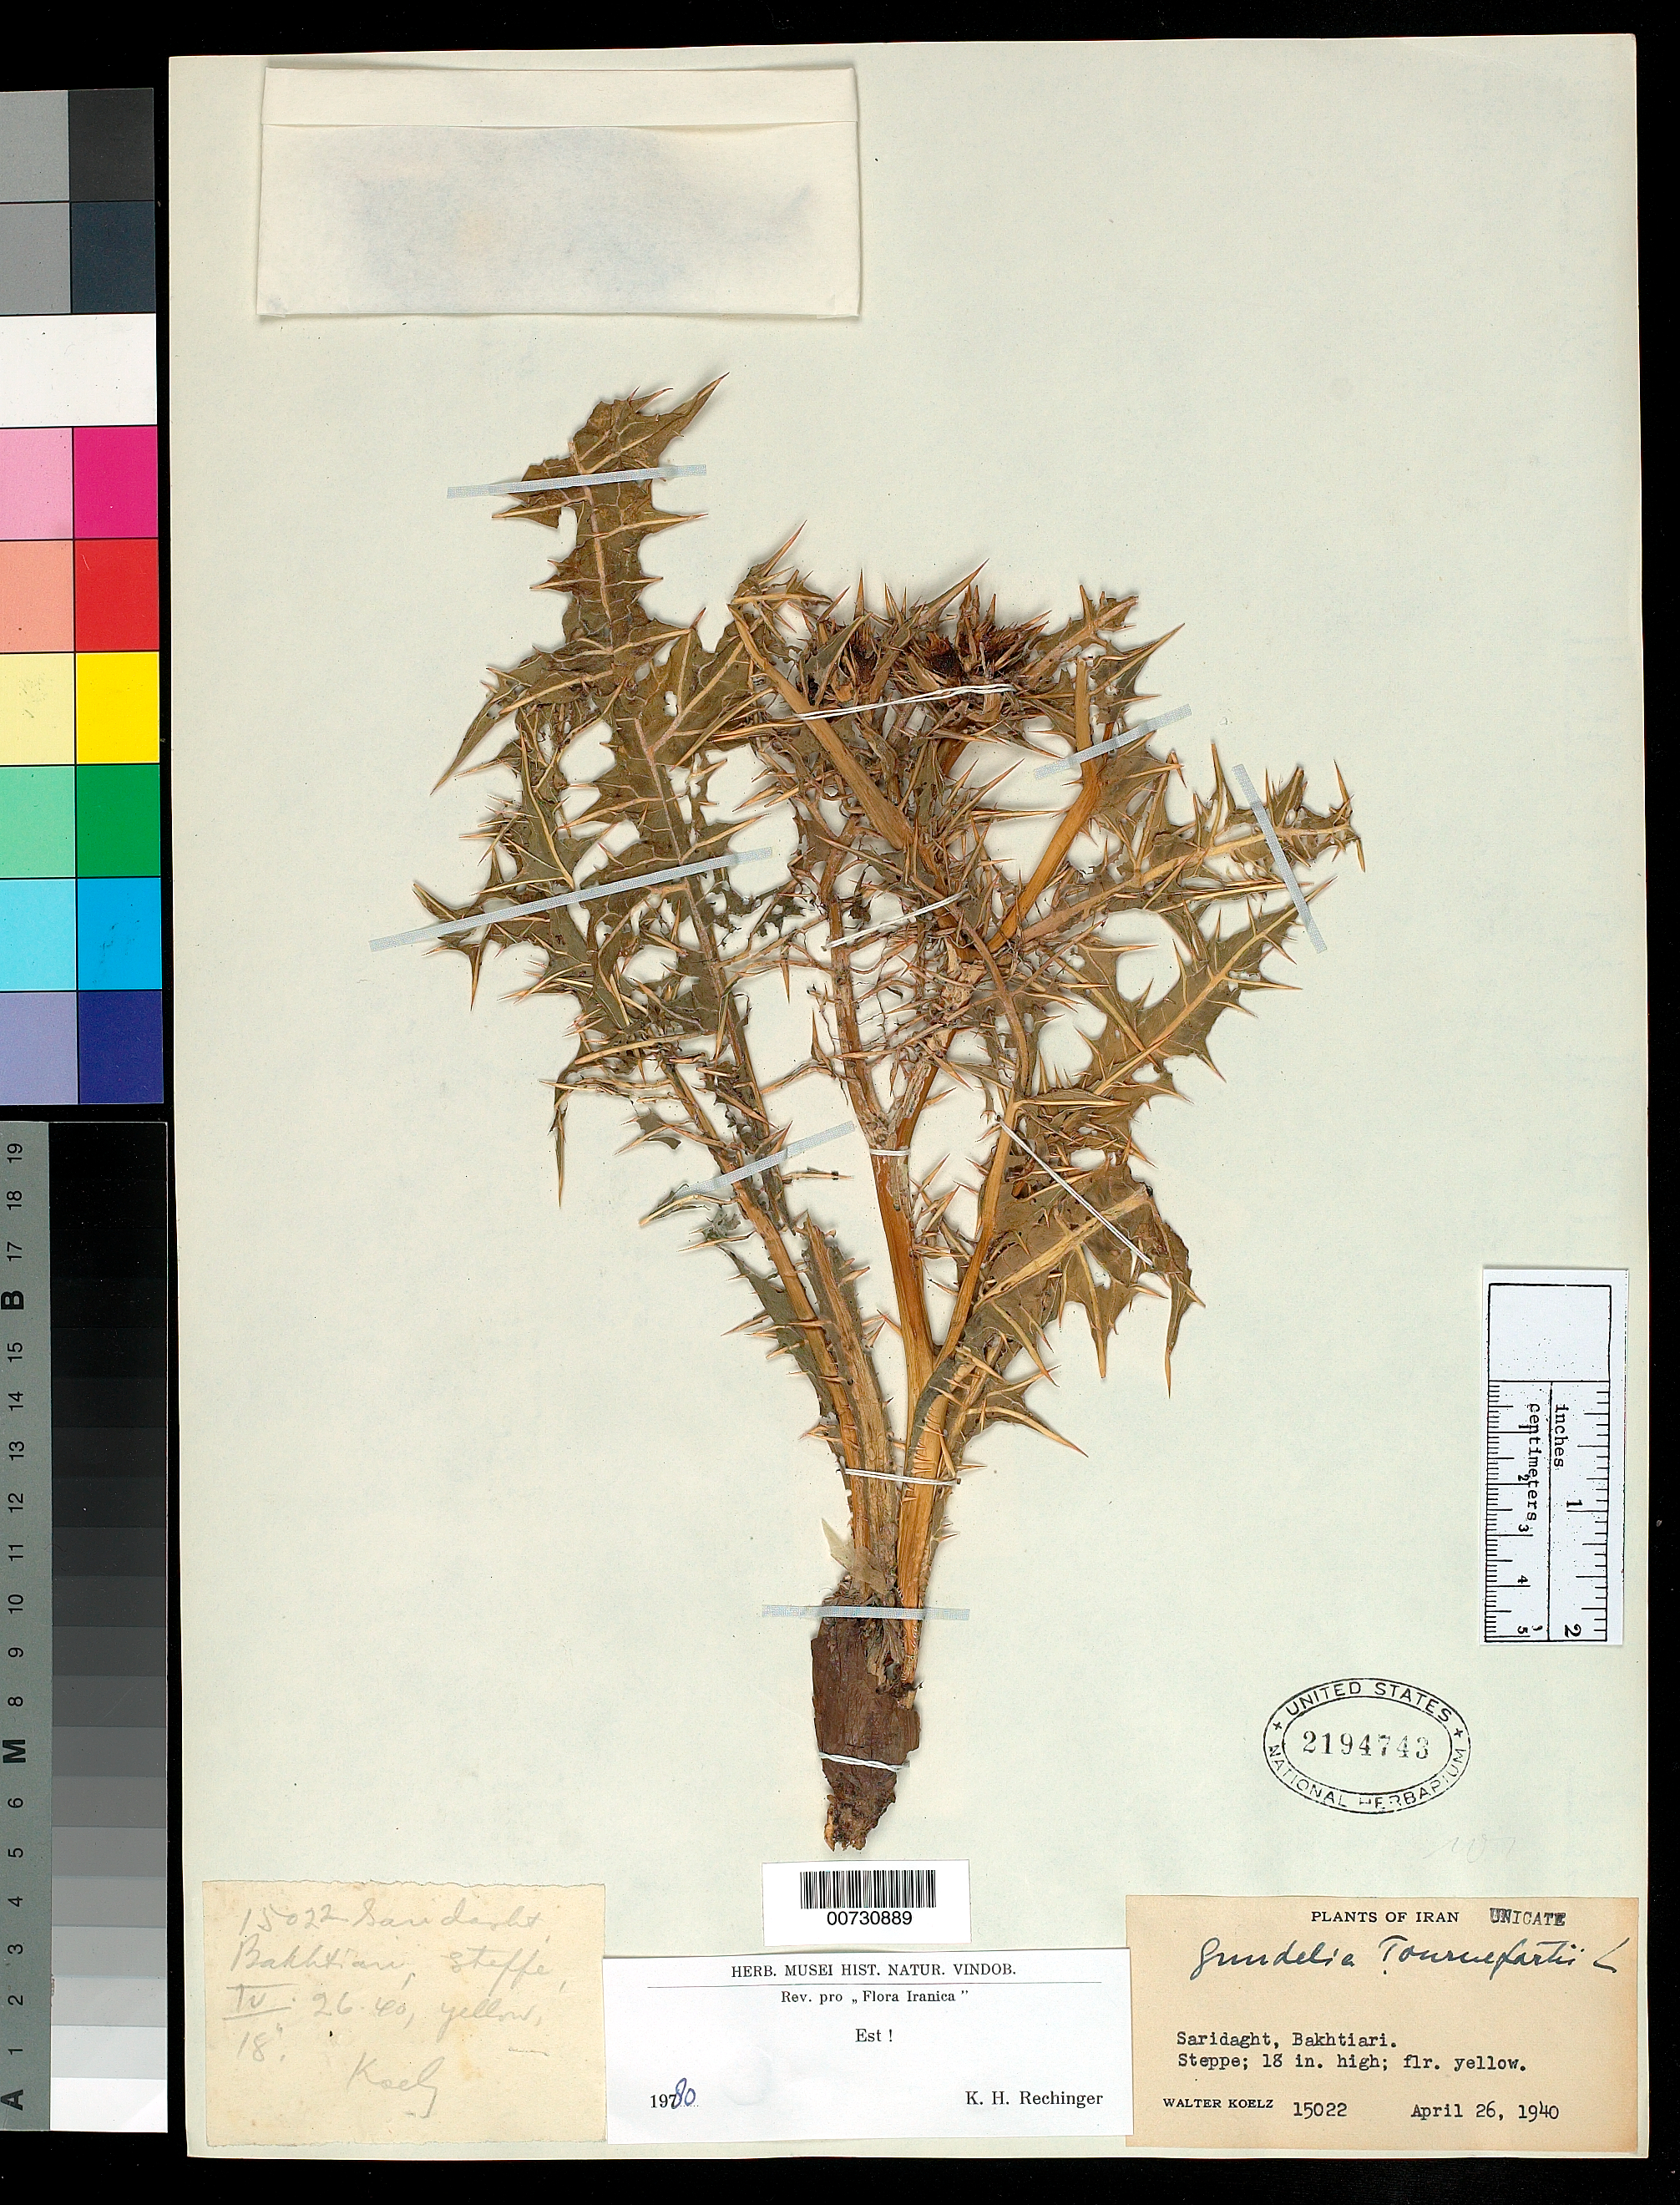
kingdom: Plantae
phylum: Tracheophyta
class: Magnoliopsida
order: Asterales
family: Asteraceae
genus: Gundelia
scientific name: Gundelia tournefortii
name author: L.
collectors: W. N. Koelz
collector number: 15022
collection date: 1940-04-26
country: Iran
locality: Saridaght, Bakhtiari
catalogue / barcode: US 2194743